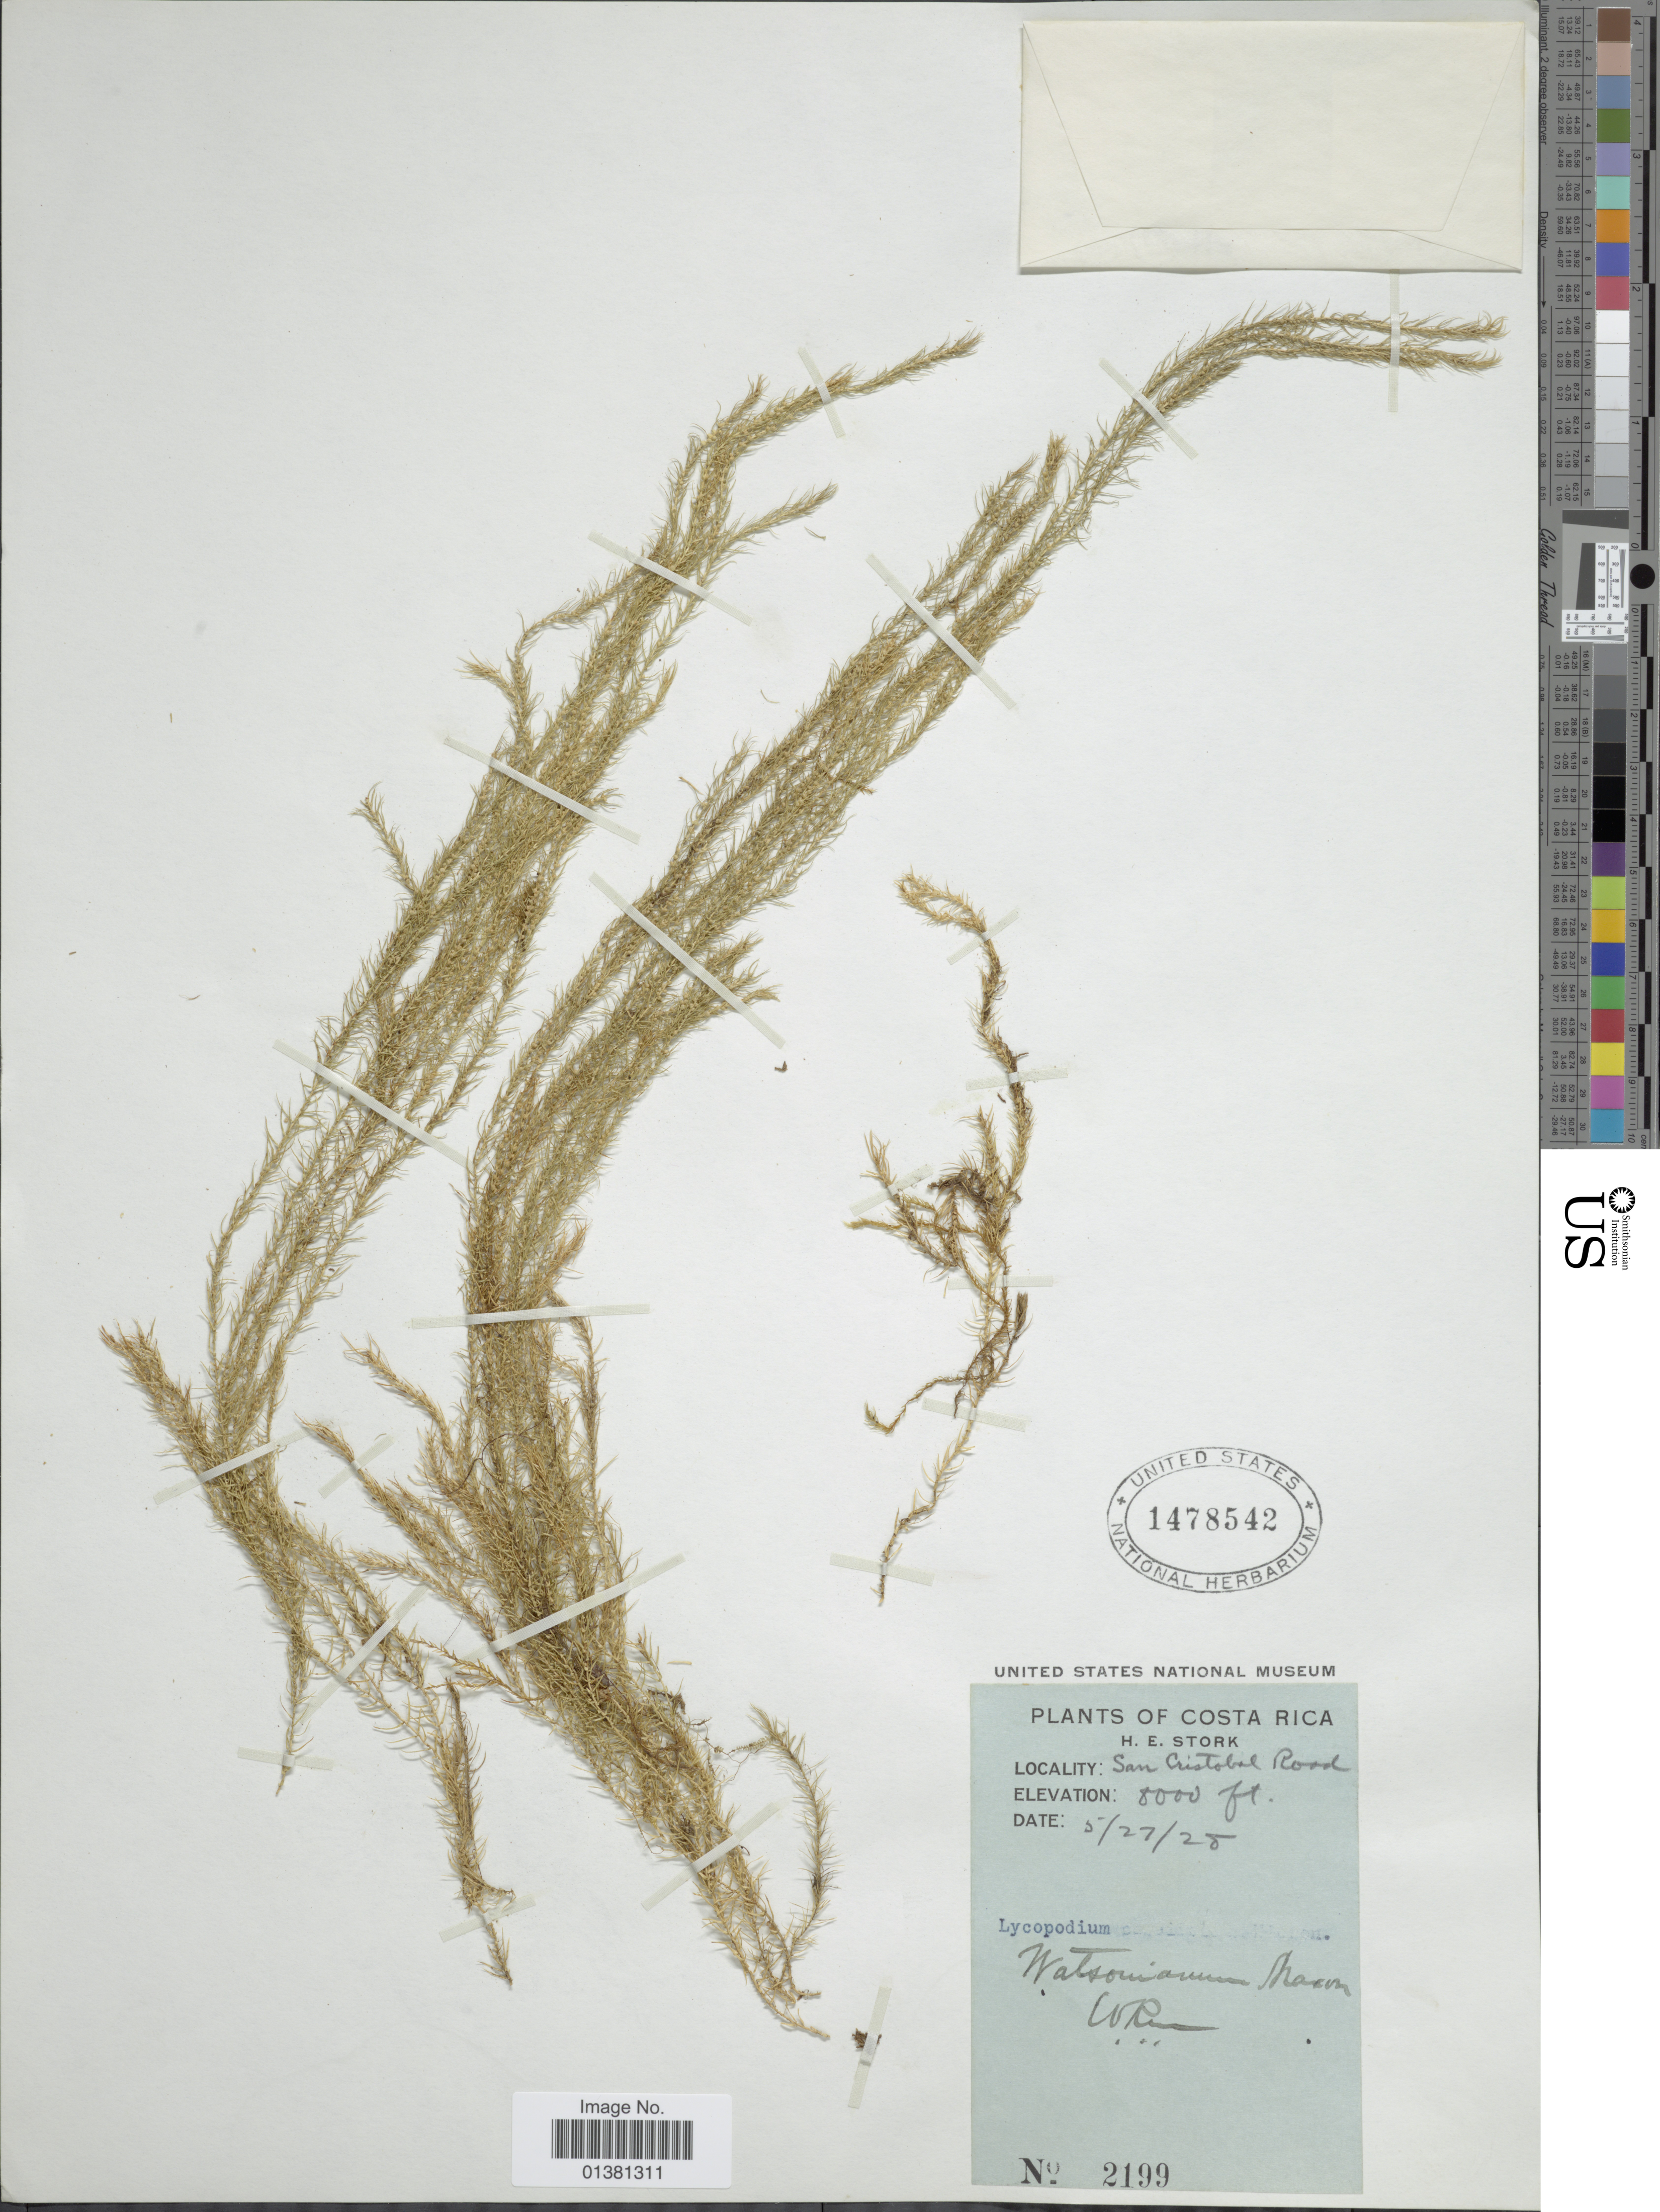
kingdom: Plantae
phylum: Tracheophyta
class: Lycopodiopsida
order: Lycopodiales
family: Lycopodiaceae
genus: Phlegmariurus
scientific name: Phlegmariurus watsonianus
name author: (Maxon) B. Øllg.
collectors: H. E. Stork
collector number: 2199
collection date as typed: Transcribed d/m/y: 27/5/28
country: Costa Rica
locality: San Cristobal Road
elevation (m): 2438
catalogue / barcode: US 1478542